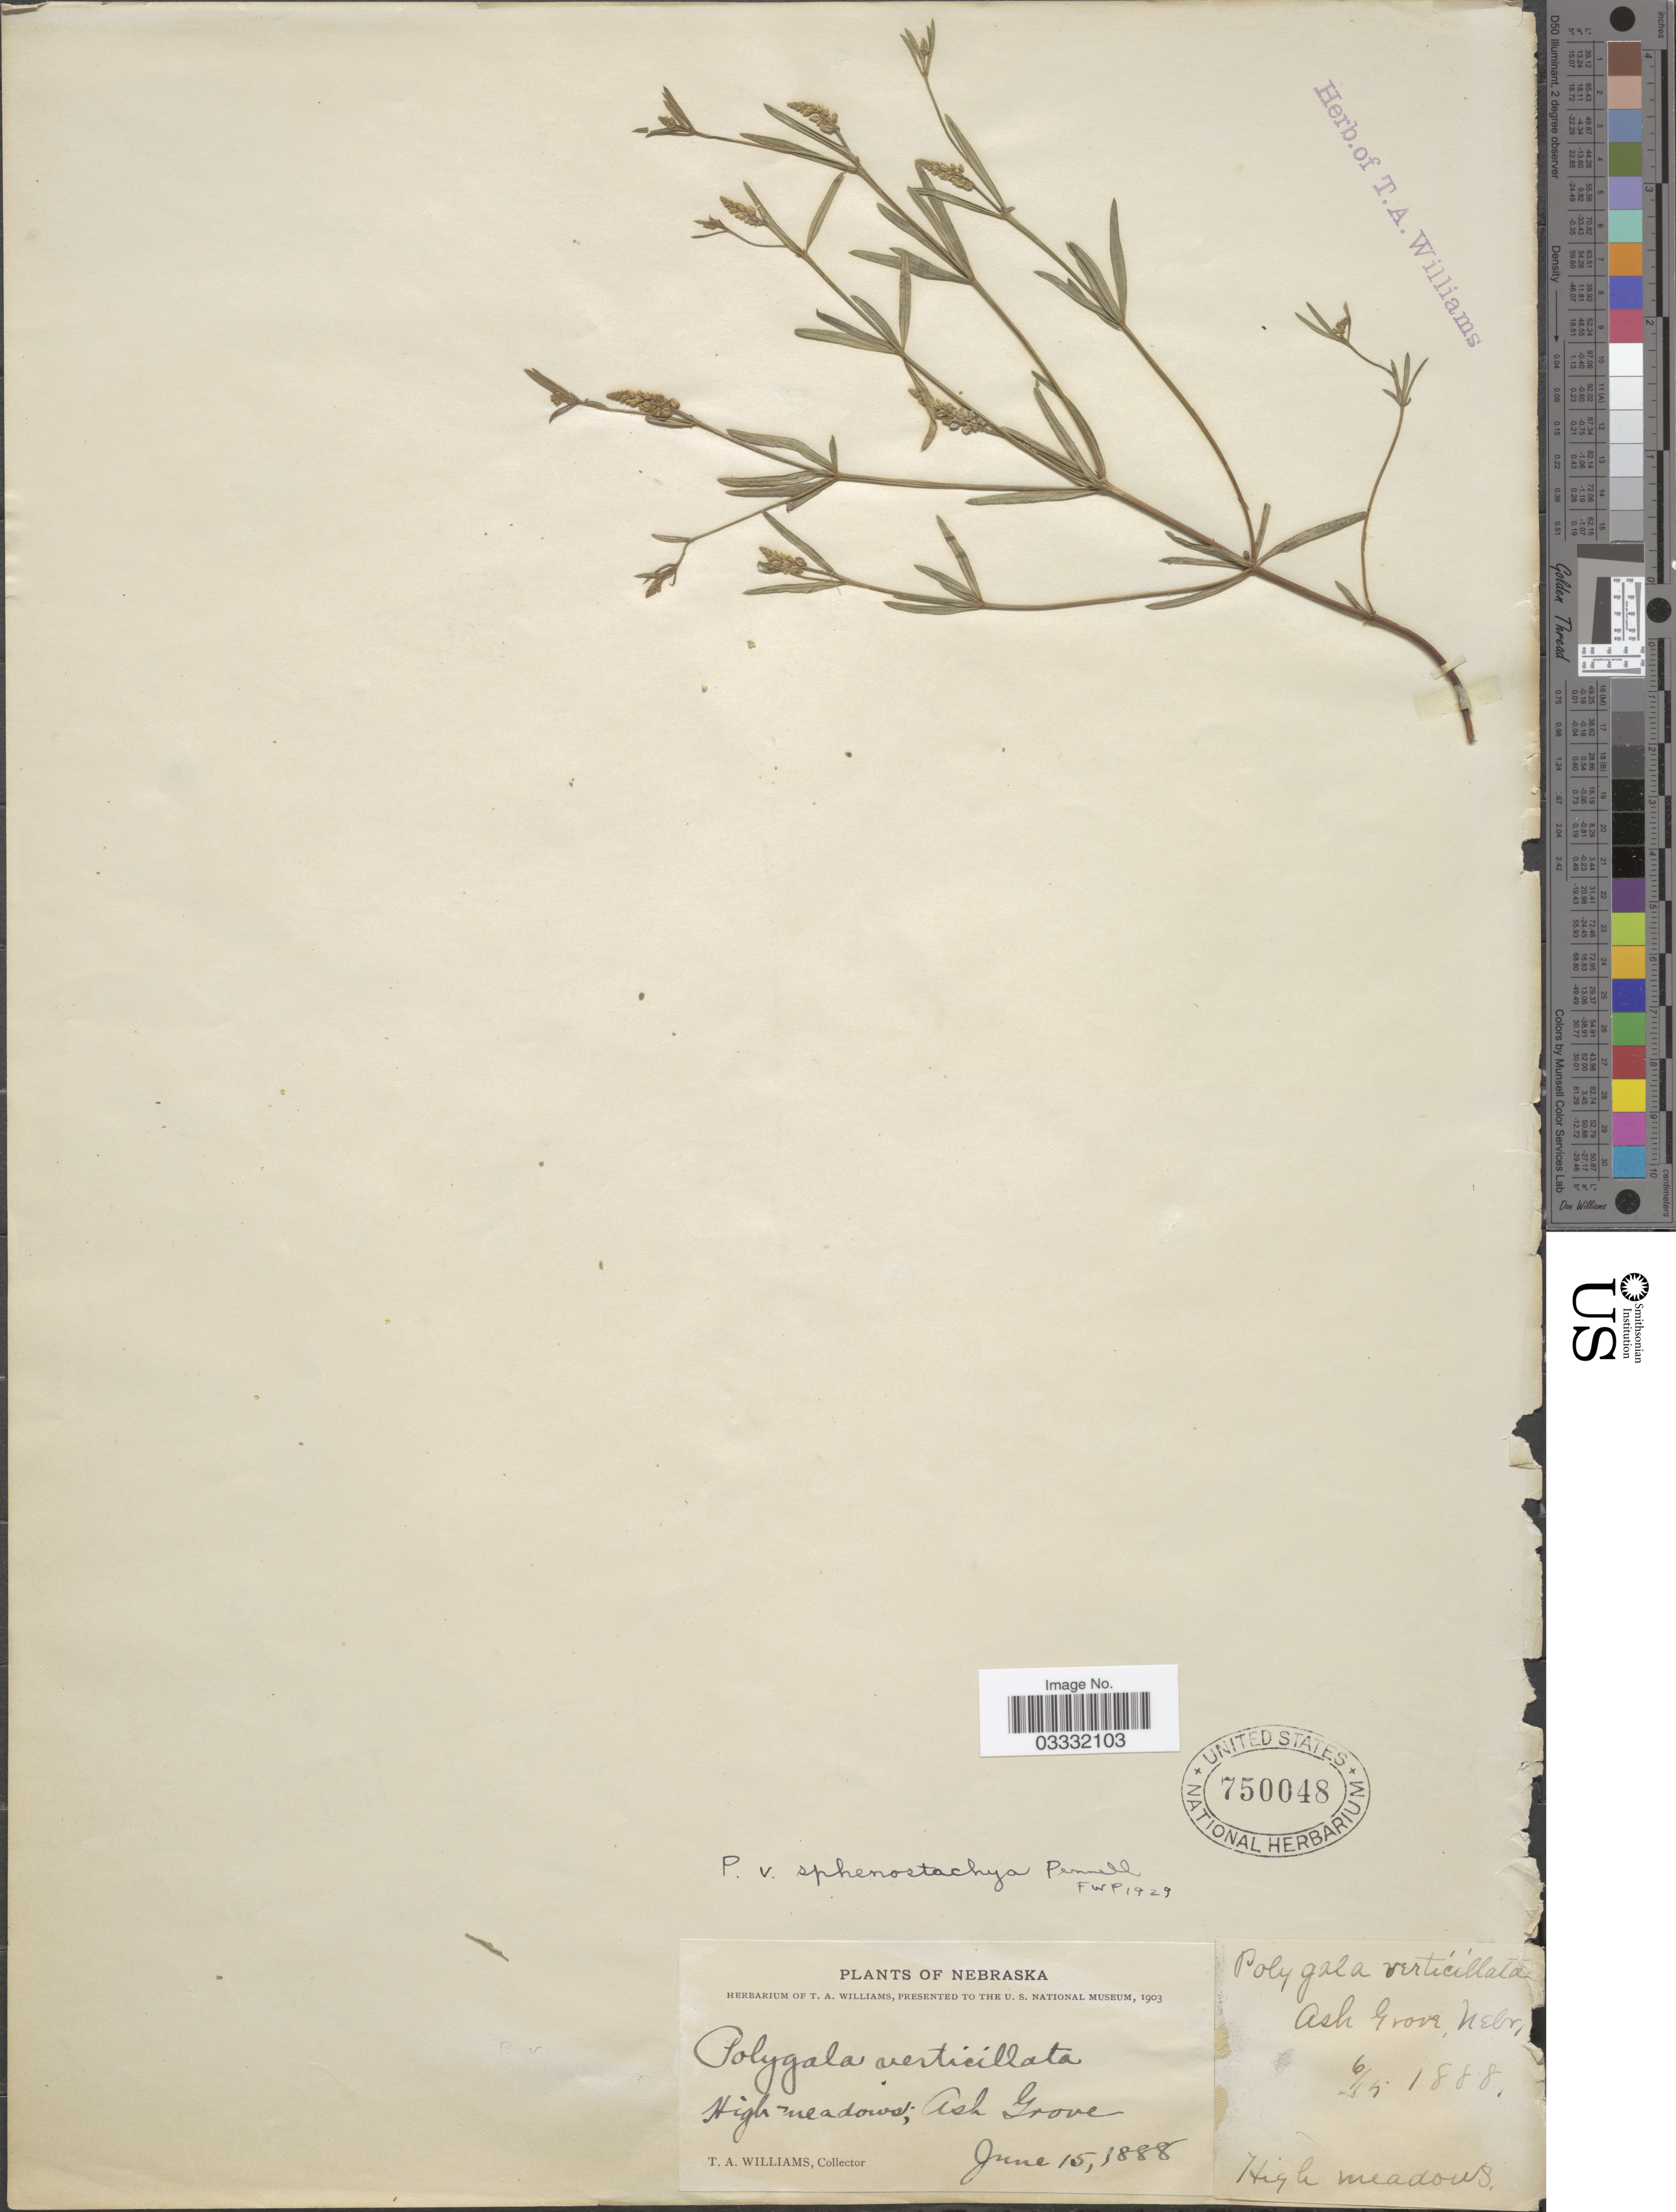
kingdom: Plantae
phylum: Tracheophyta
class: Magnoliopsida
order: Fabales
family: Polygalaceae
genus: Polygala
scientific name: Polygala verticillata var. sphenostachya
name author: Pennell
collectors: T. Williams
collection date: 1888-06-15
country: United States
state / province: Nebraska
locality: Ash Grove.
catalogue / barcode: US 750048